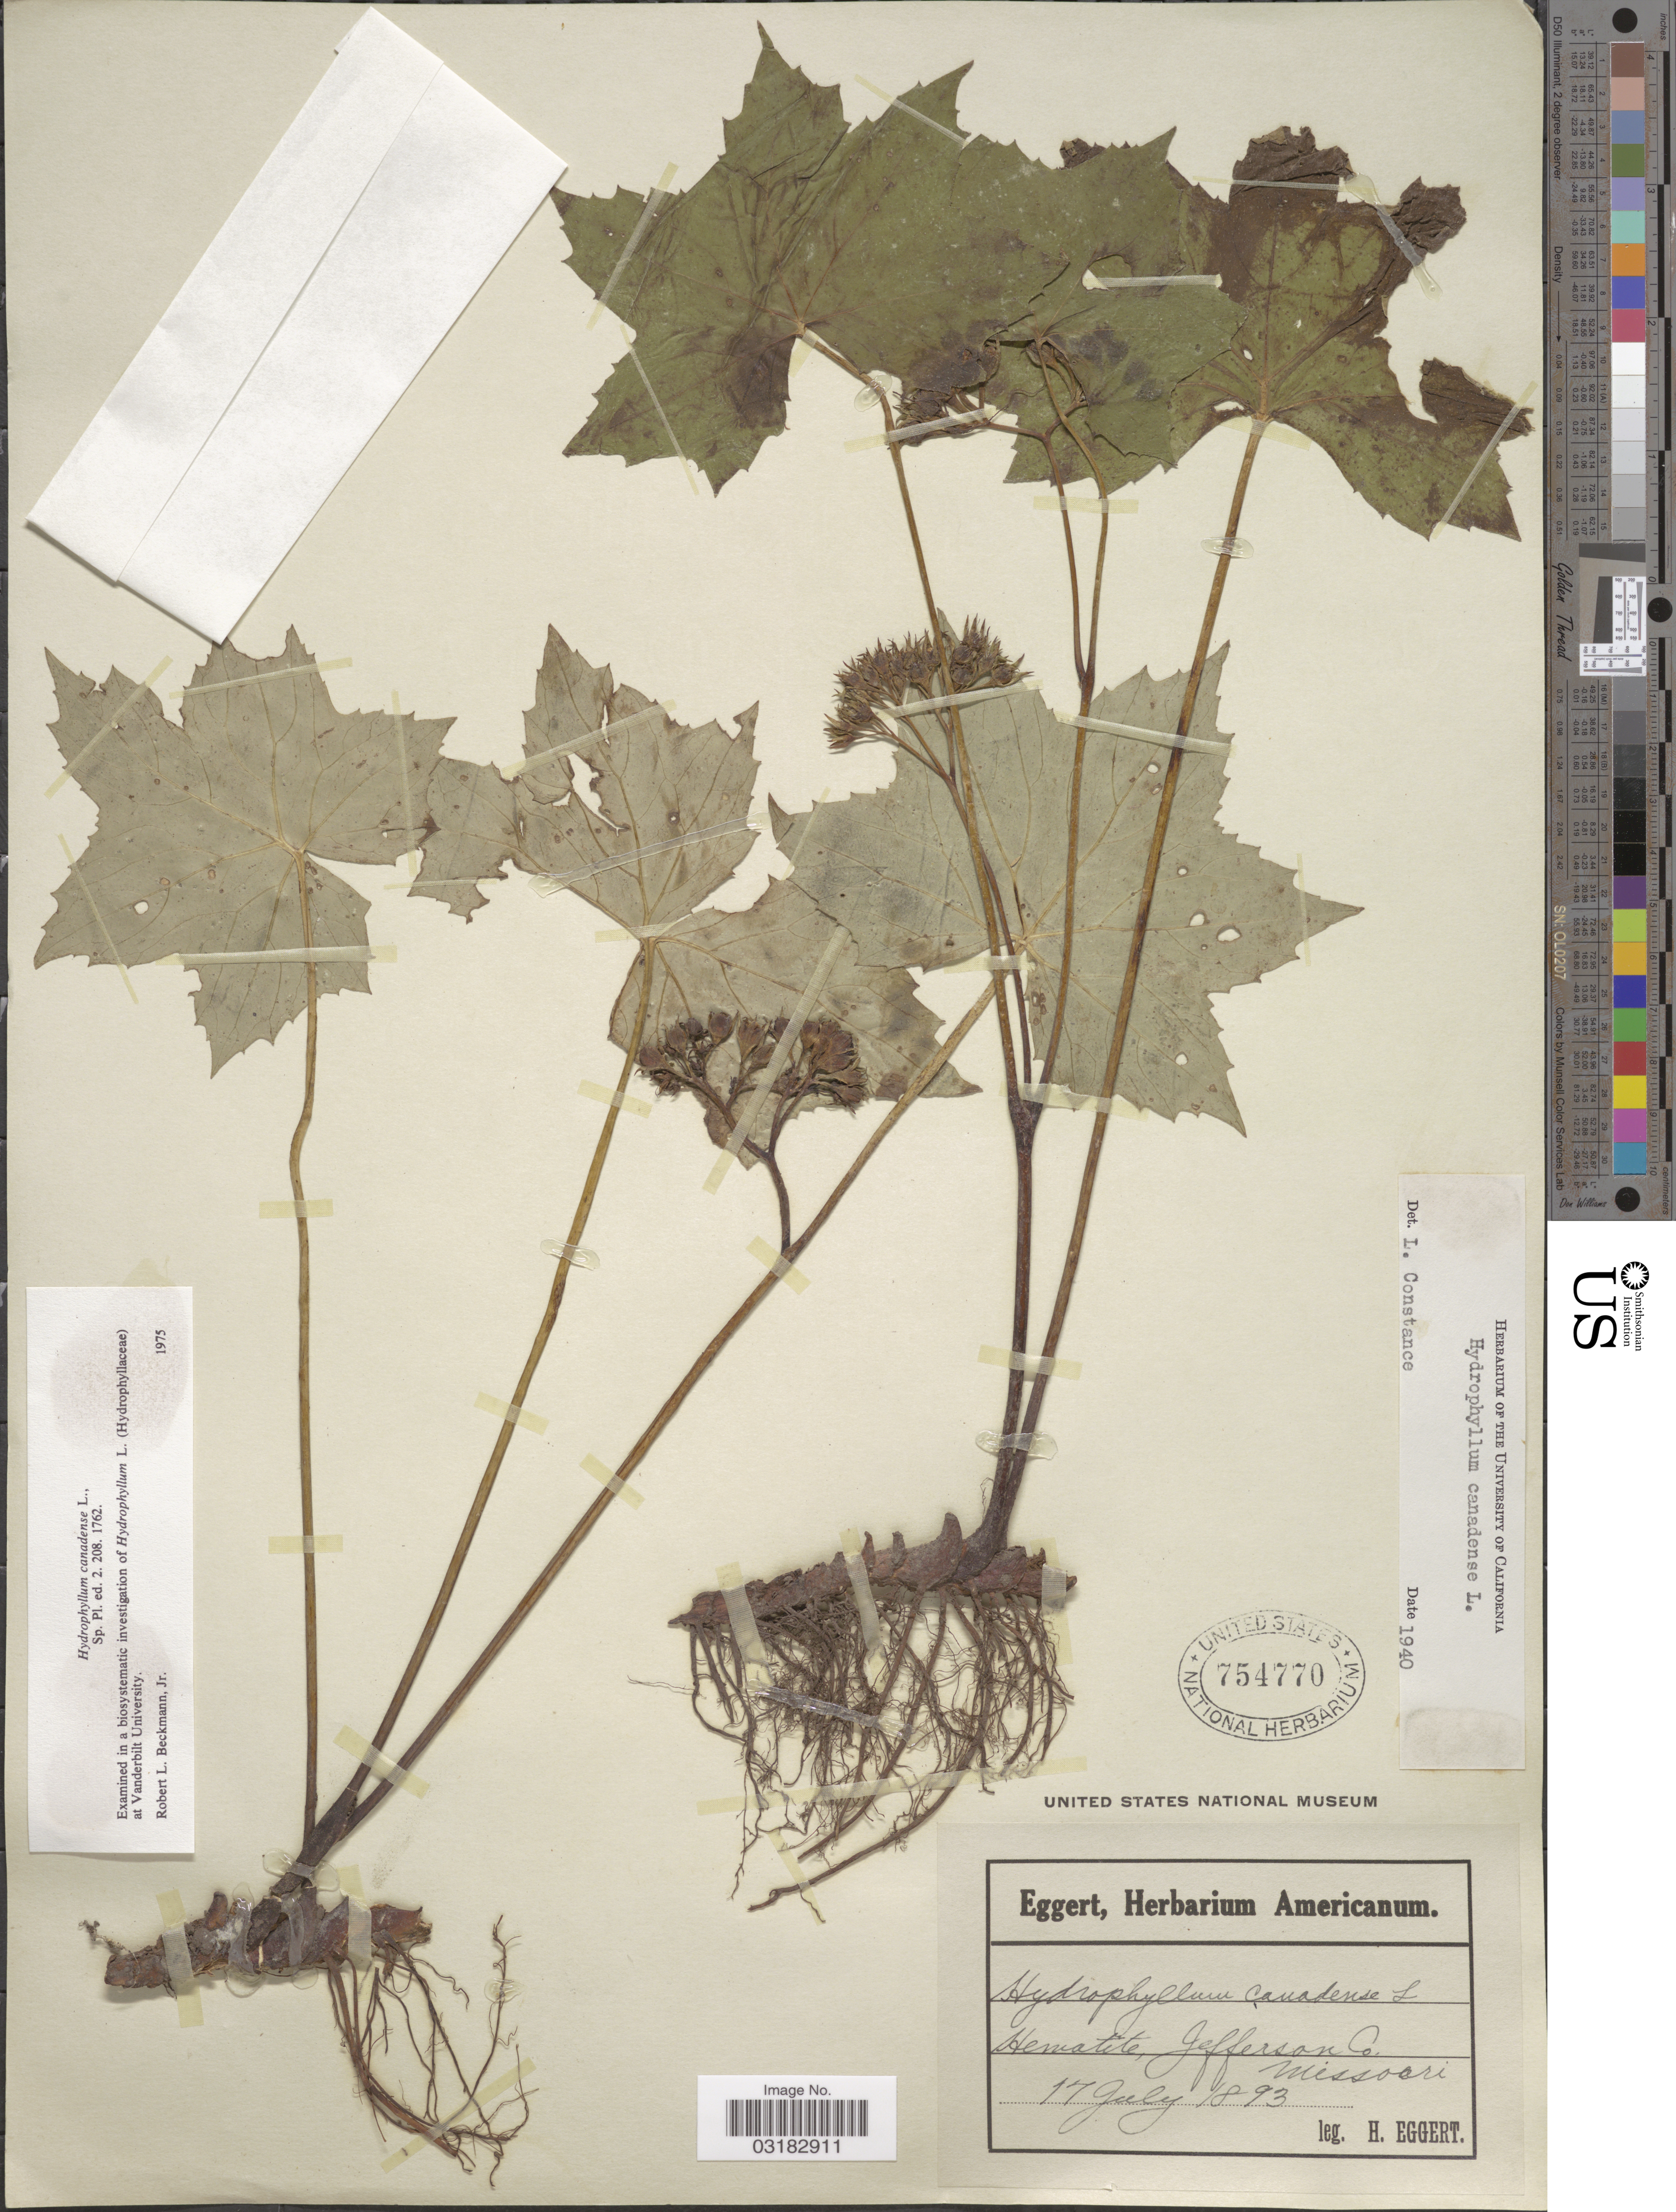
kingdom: Plantae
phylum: Tracheophyta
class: Magnoliopsida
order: Boraginales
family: Hydrophyllaceae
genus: Hydrophyllum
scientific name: Hydrophyllum canadense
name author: L.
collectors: H. Eggert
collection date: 1893-07-17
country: United States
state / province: Missouri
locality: Hematite. Jefferson Co.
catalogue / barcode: US 754770